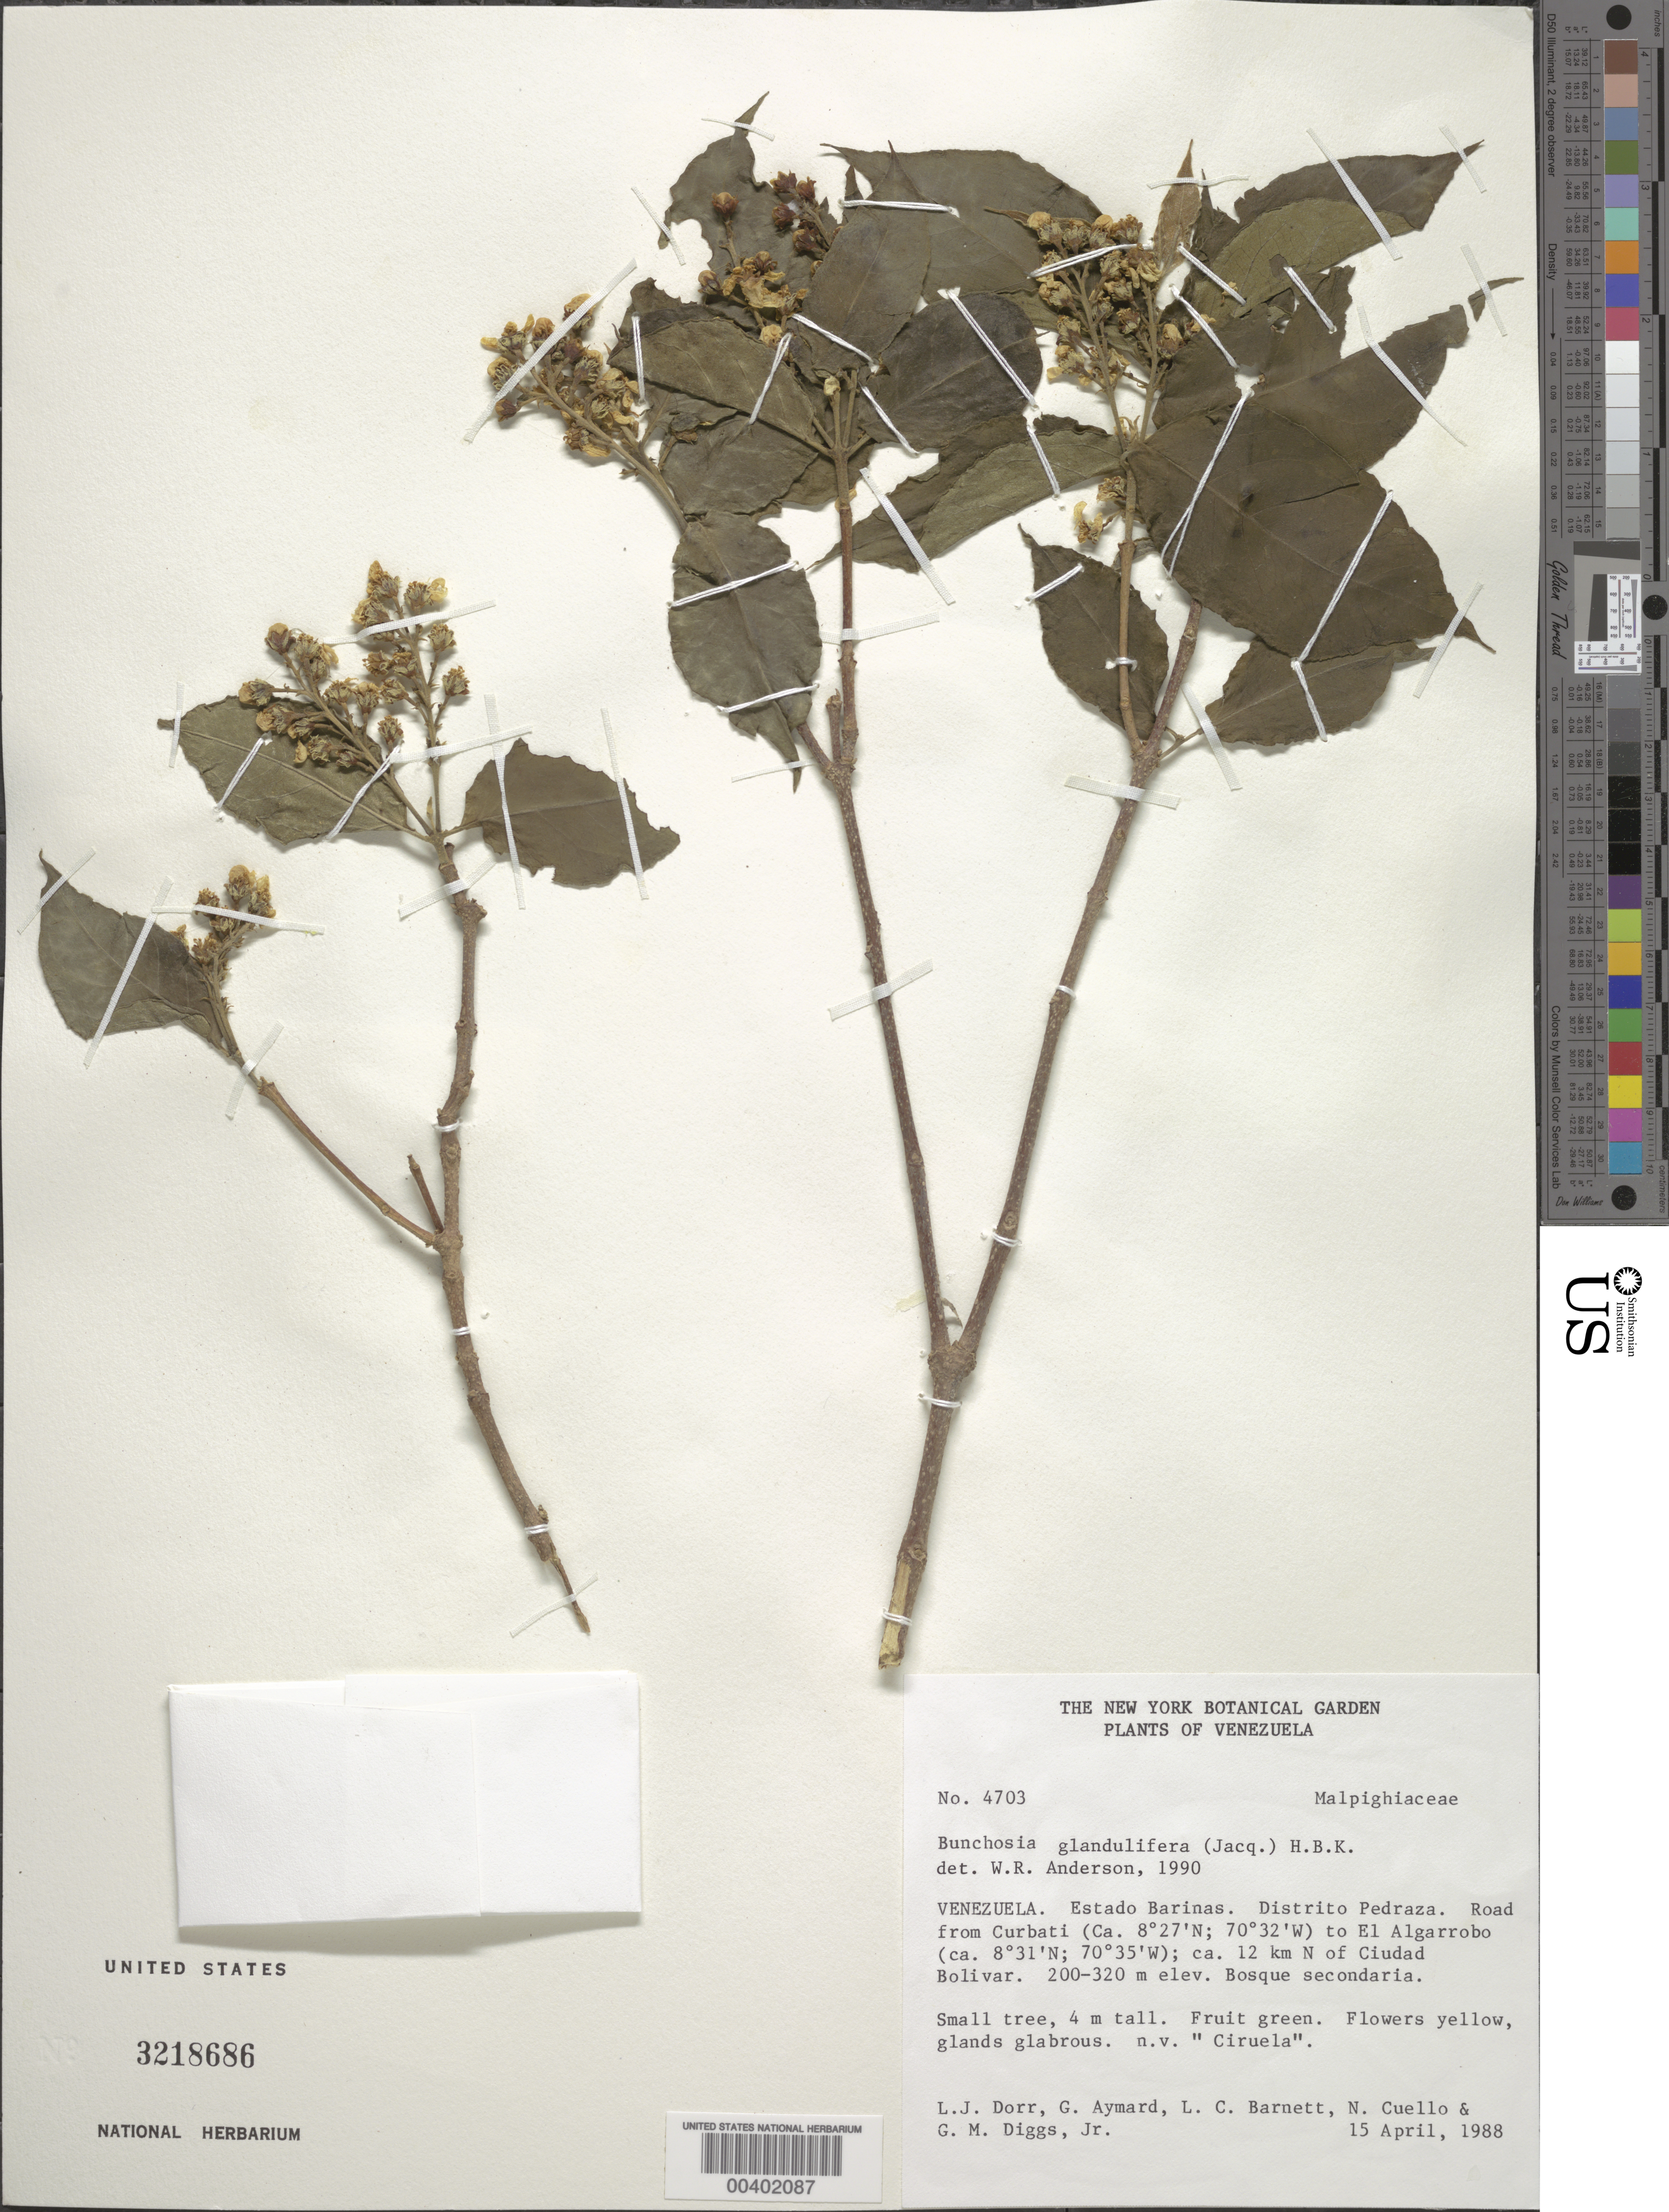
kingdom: Plantae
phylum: Tracheophyta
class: Magnoliopsida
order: Malpighiales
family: Malpighiaceae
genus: Bunchosia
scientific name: Bunchosia glandulifera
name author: (Jacq.) Kunth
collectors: L. J. Dorr, G. A. Aymard, L. C. Barnett, N. L. Cuello & G. Diggs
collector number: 4703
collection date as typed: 15 Apr 1988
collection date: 1988-04-15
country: Venezuela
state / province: Barinas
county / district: Pedraza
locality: Road from Curbati to El Algarrobo; ca. 12 km N of Ciudad Bolivar.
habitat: Bosque secondaria.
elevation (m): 200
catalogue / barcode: US 3218686